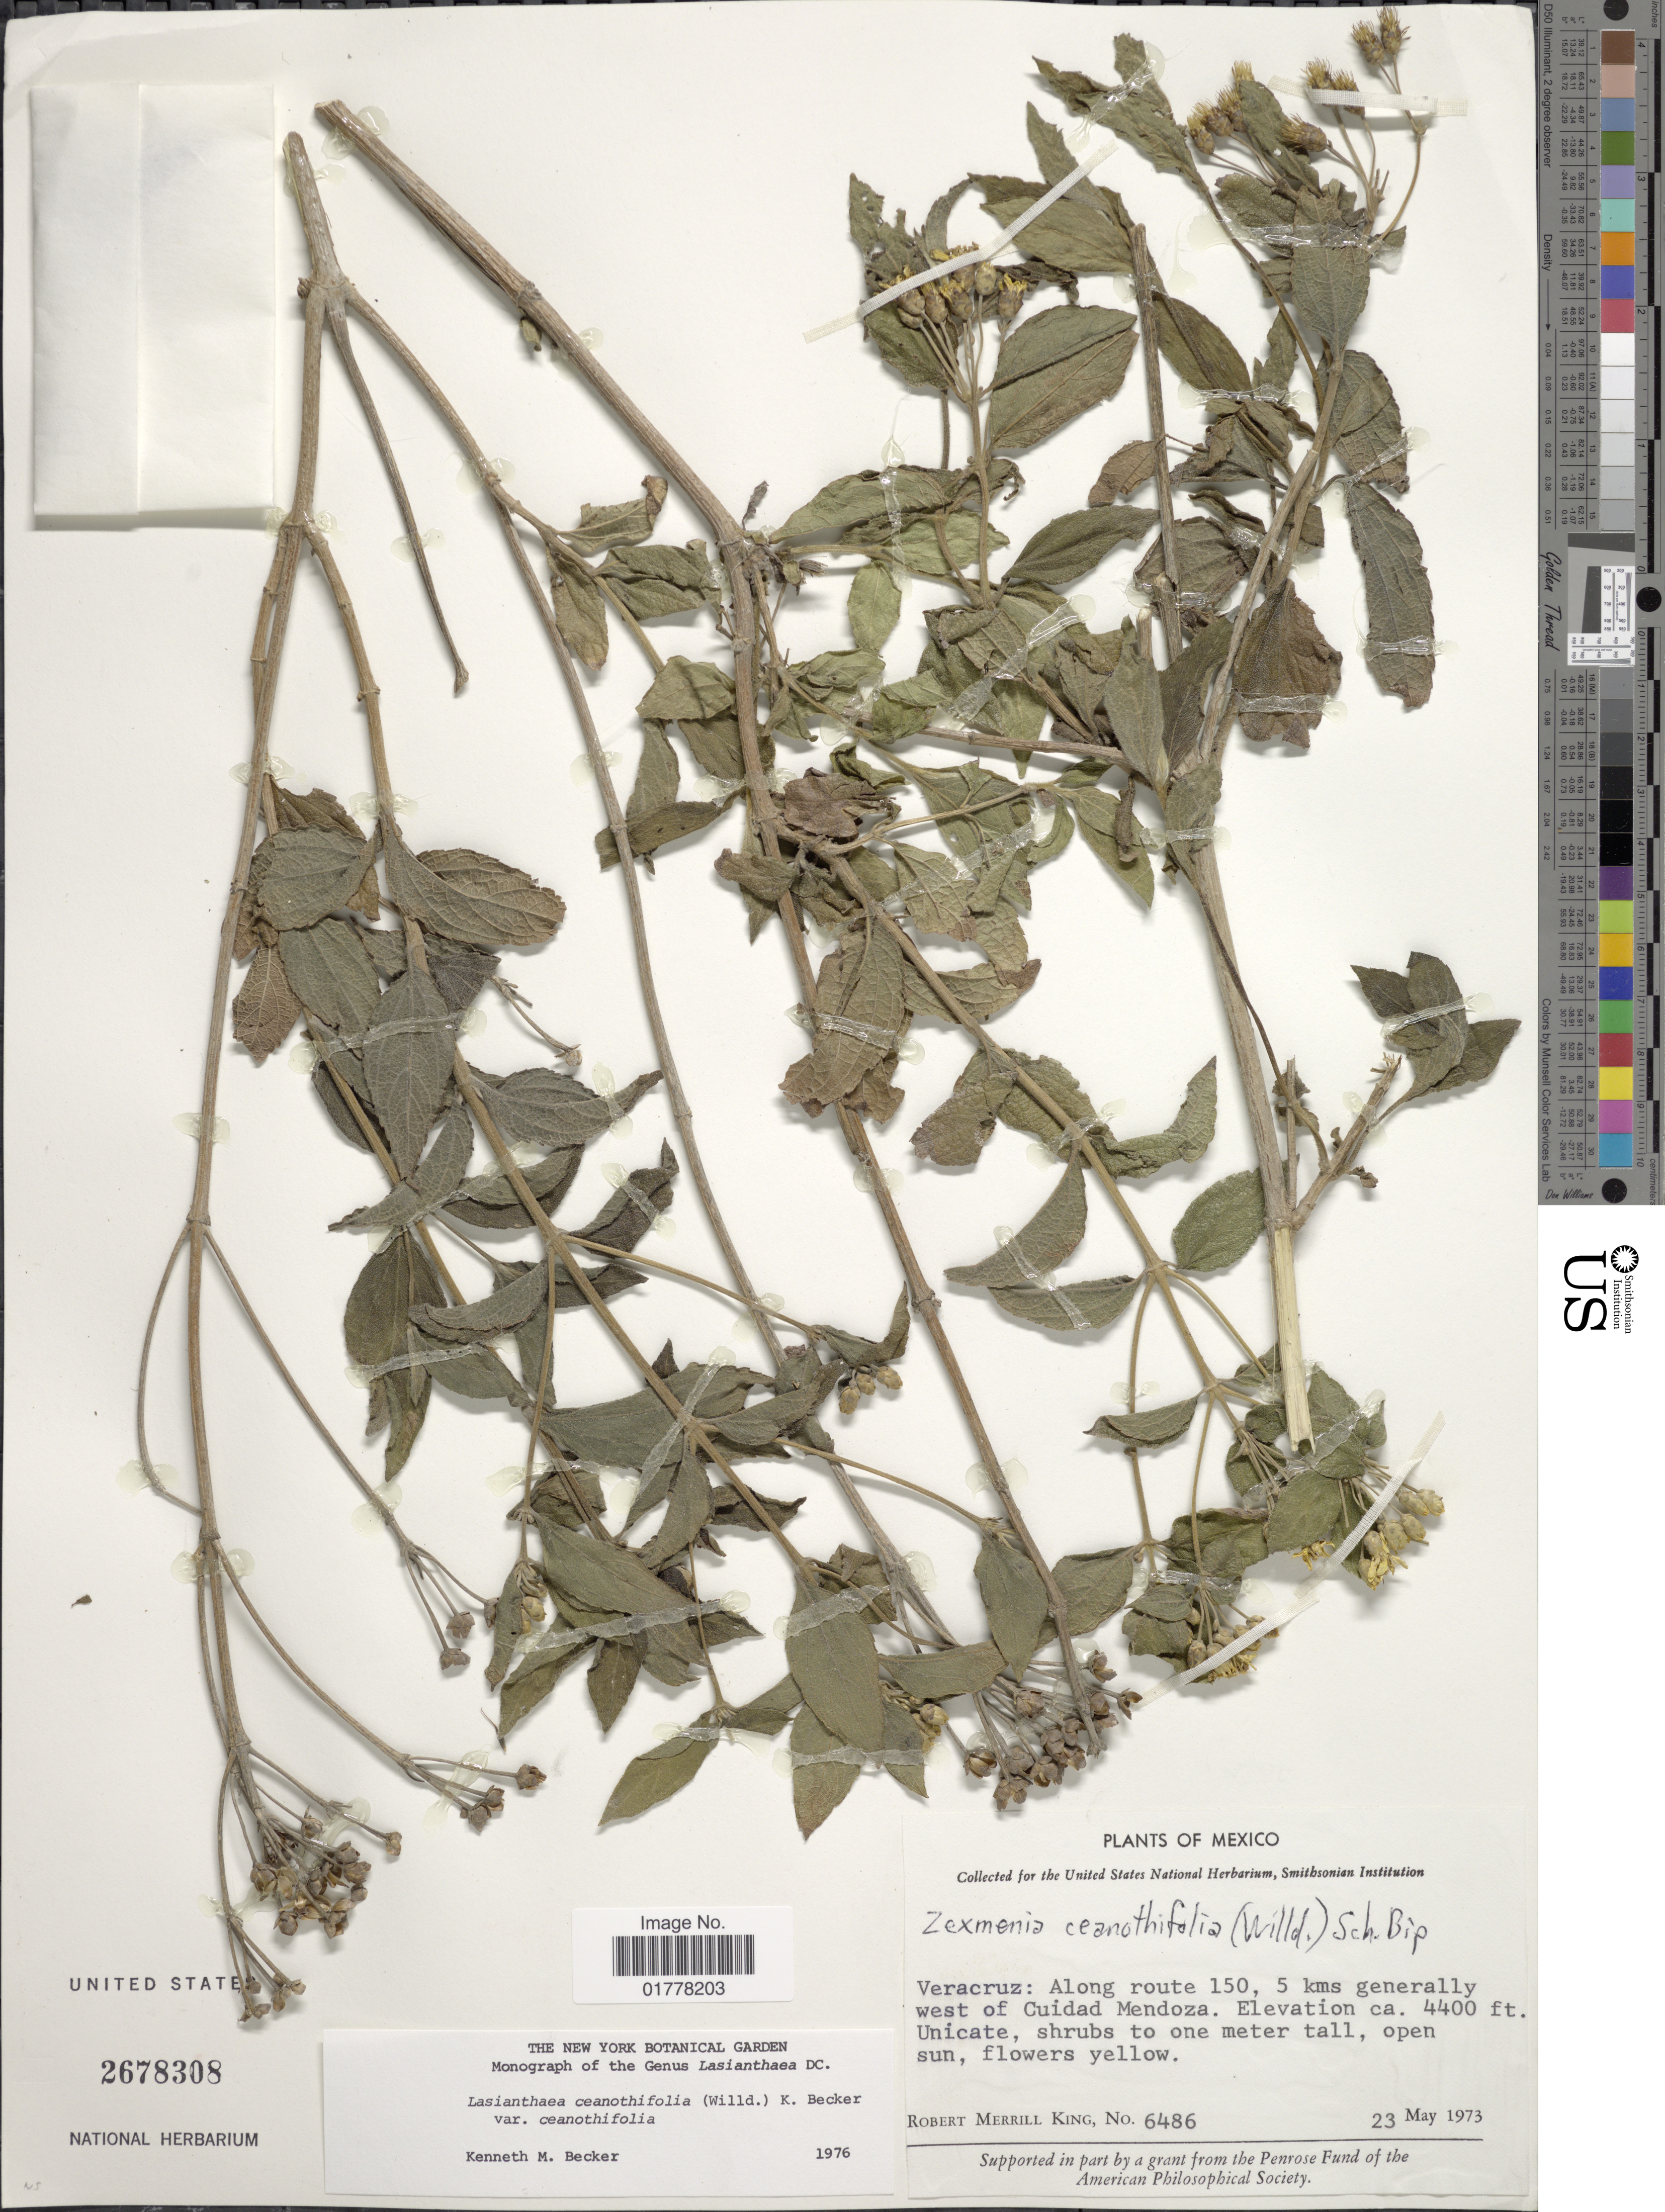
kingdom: Plantae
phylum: Tracheophyta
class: Magnoliopsida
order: Asterales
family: Asteraceae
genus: Lasianthaea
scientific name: Lasianthaea ceanothifolia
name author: (Willd.) K.M. Becker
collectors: R. M. King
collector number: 6486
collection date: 1973-05-23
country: Mexico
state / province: Veracruz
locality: Veracruz: Along route 150, 5 kms generally west of Ciudad Mendoza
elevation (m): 1341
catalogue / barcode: US 2678308